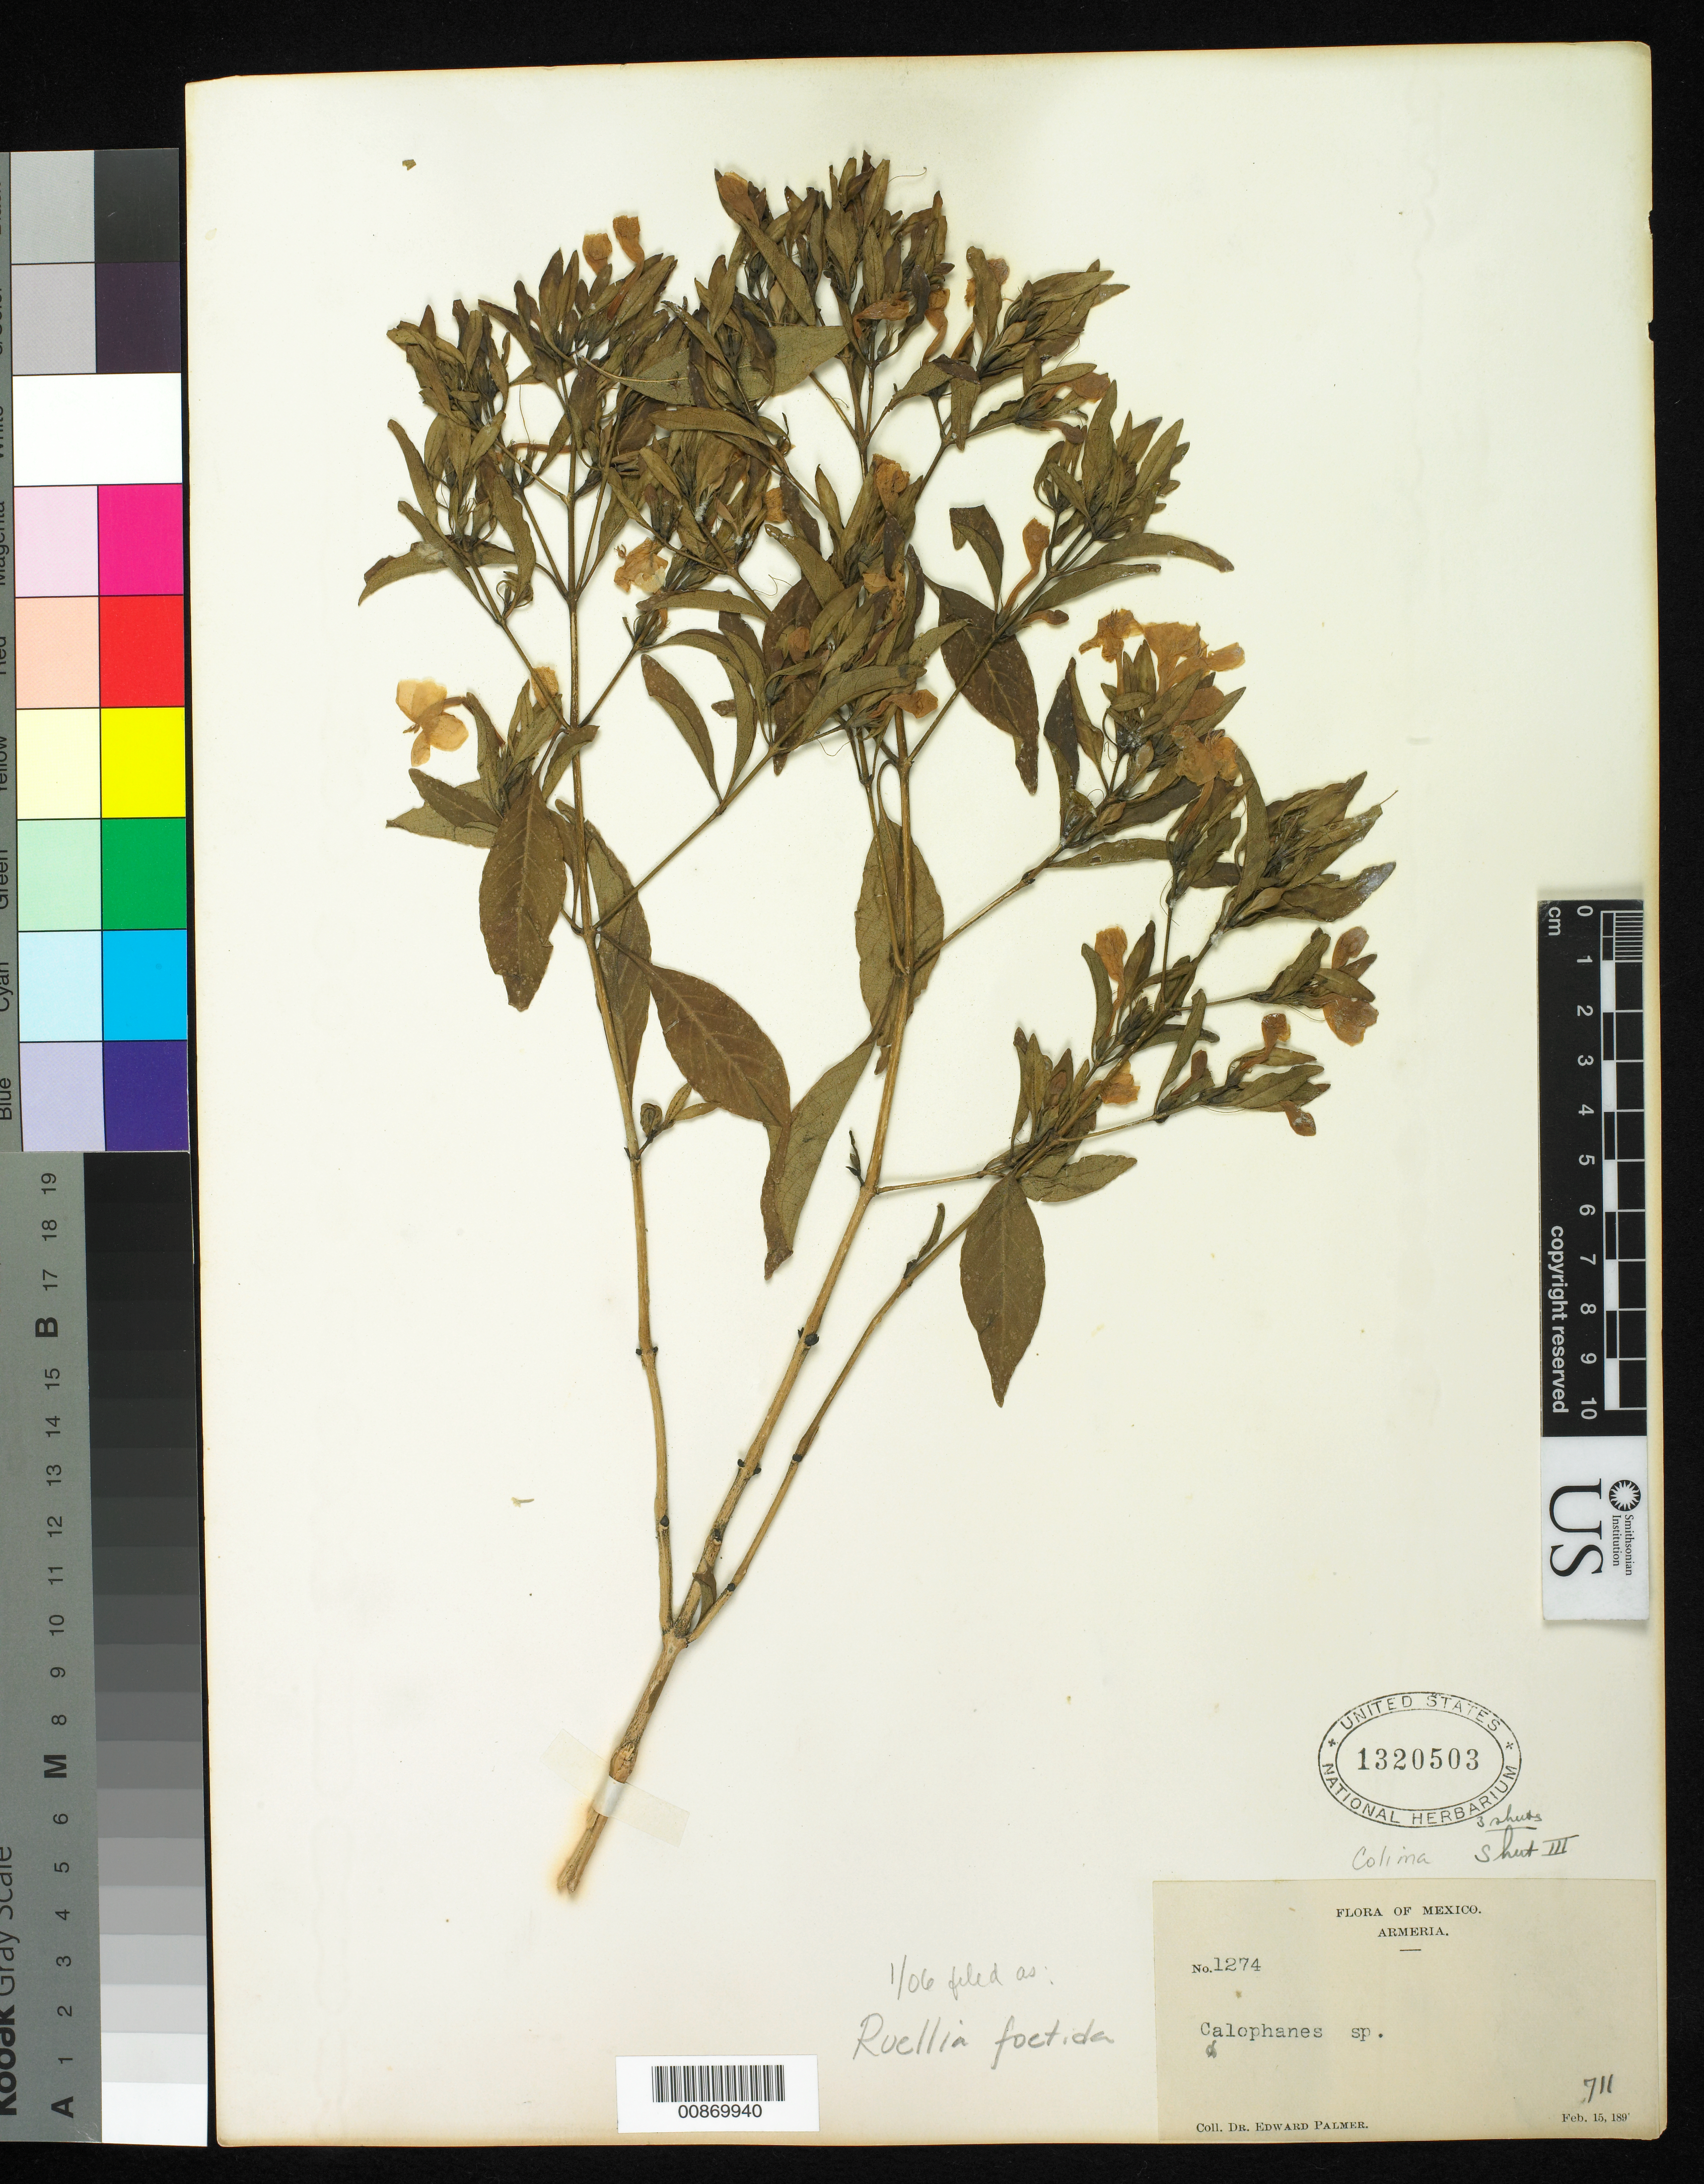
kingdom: Plantae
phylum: Tracheophyta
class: Magnoliopsida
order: Lamiales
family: Acanthaceae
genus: Ruellia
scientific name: Ruellia foetida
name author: Willd.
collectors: E. Palmer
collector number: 1274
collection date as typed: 15 Feb 1891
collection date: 1891-02-15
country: Mexico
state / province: Colima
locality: Armeria, Colima.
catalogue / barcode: US 1320503